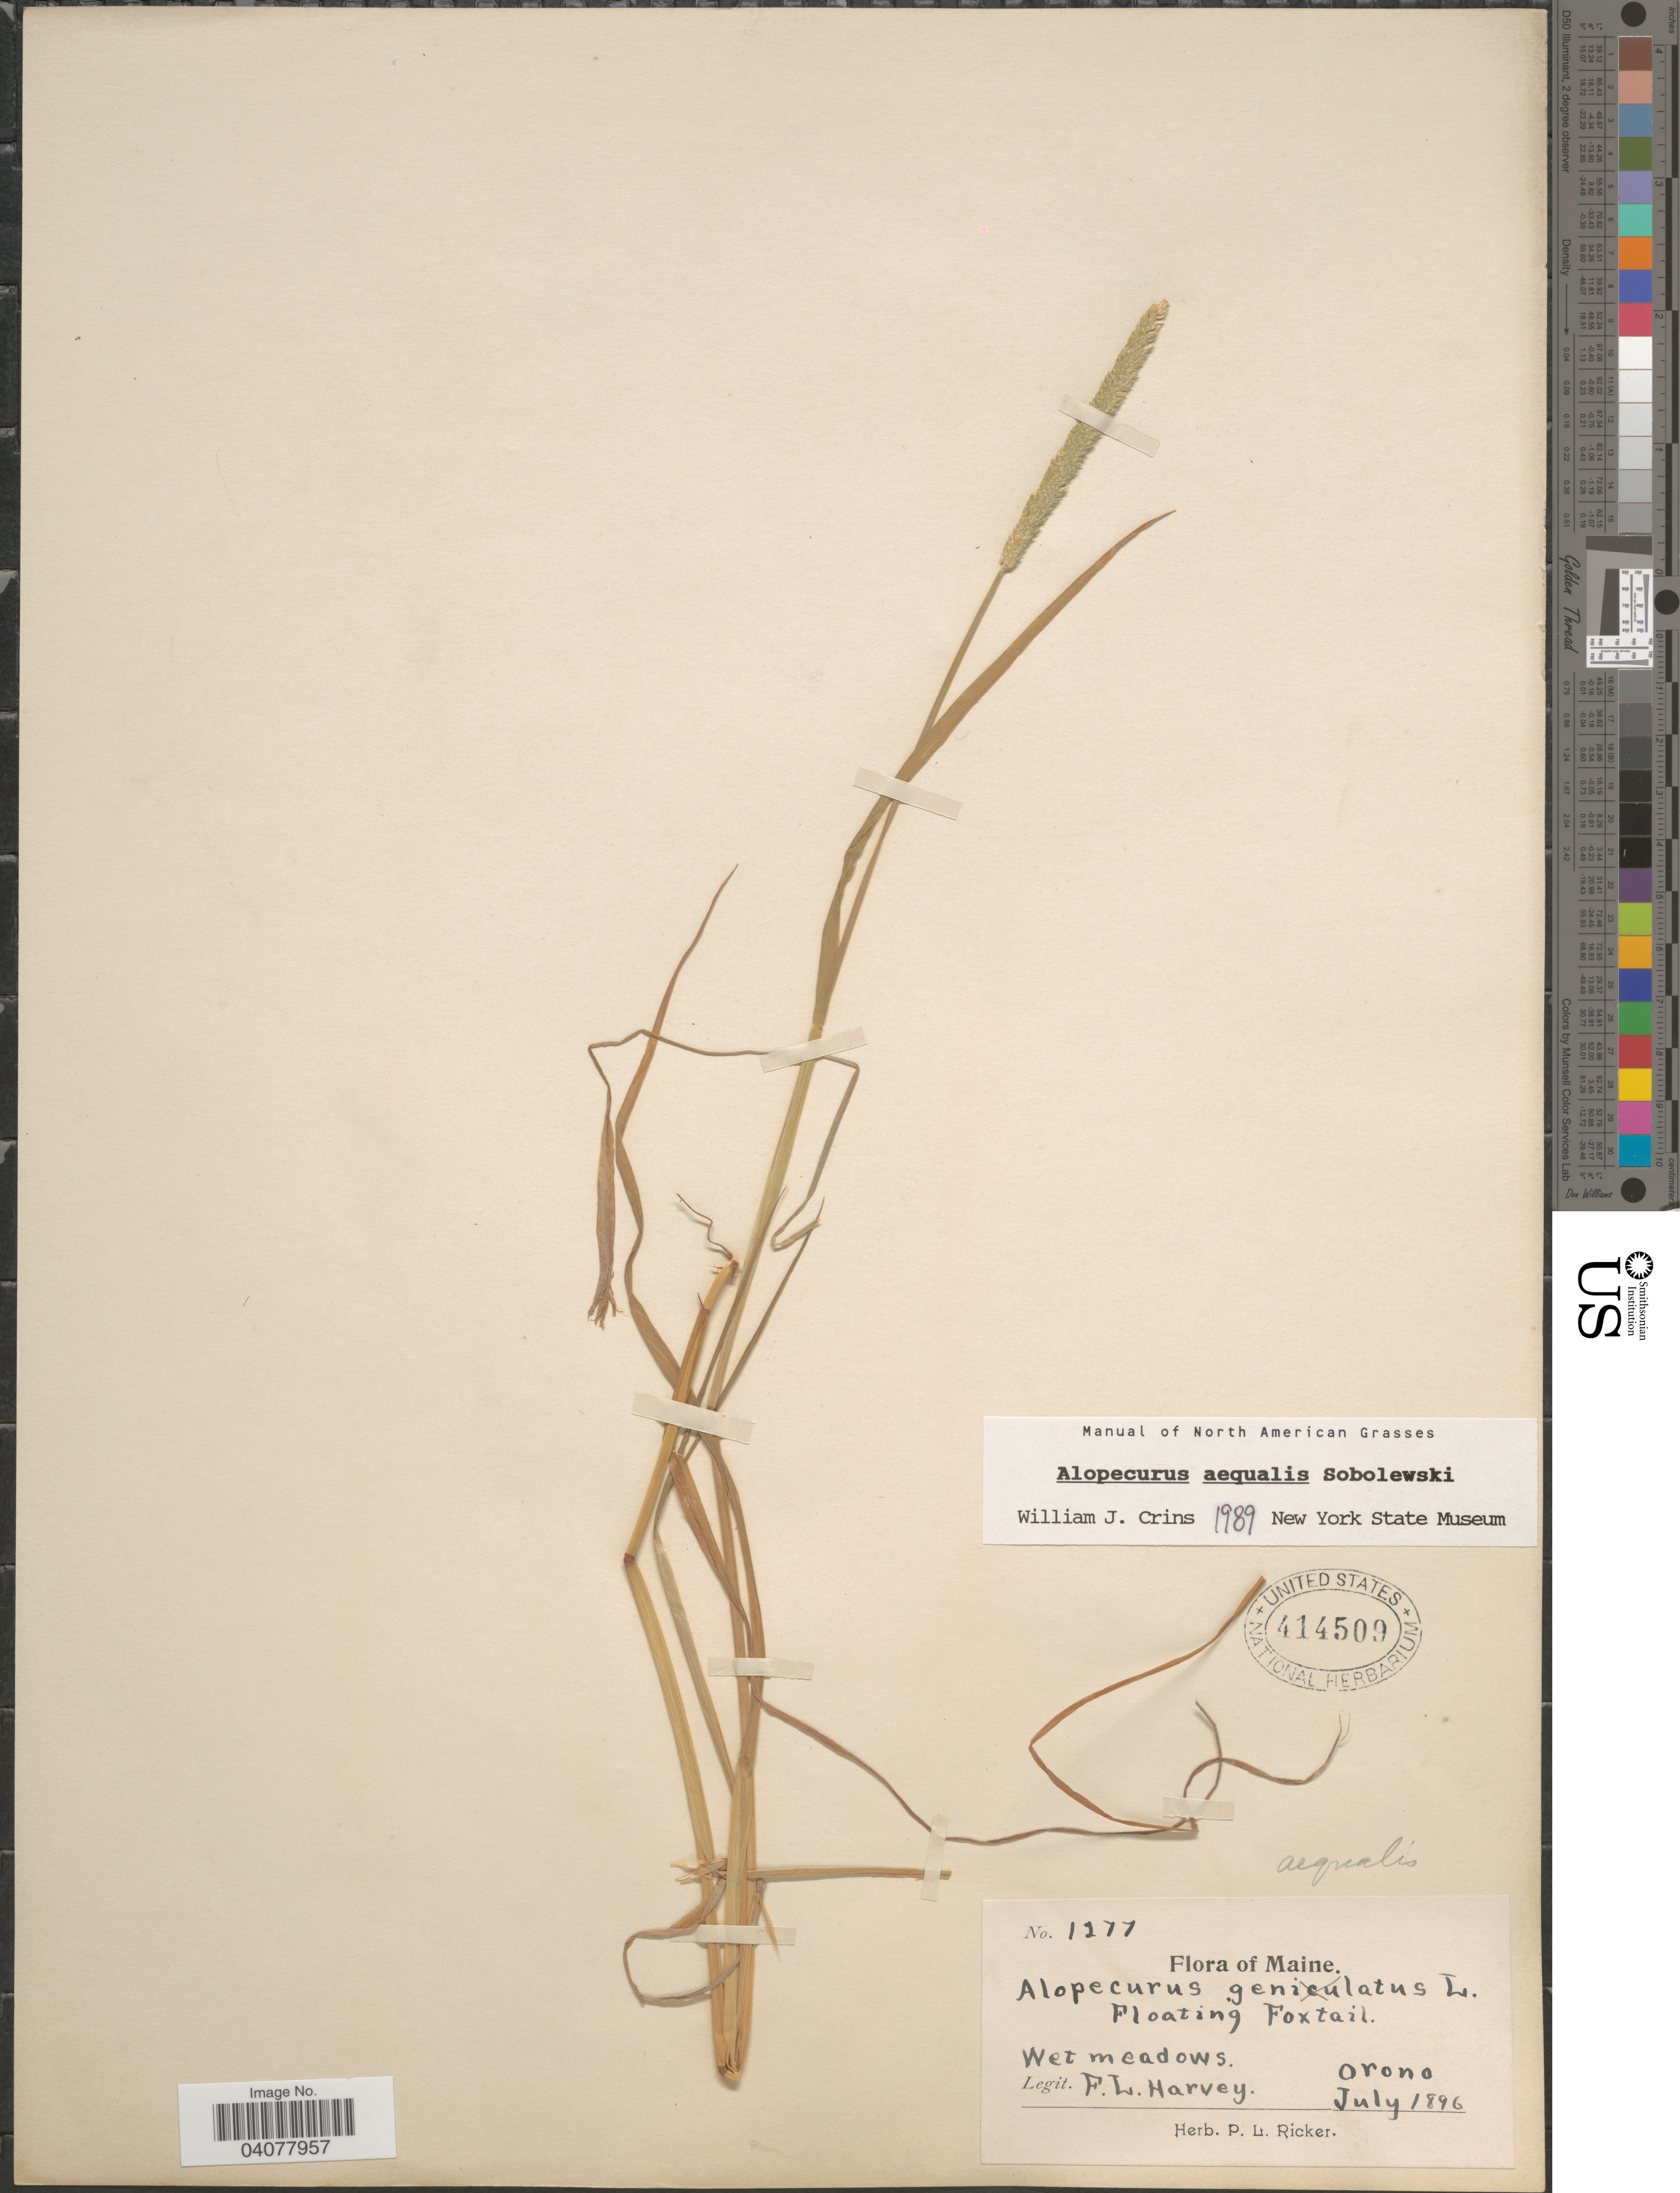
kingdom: Plantae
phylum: Tracheophyta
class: Liliopsida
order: Poales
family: Poaceae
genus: Alopecurus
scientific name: Alopecurus aequalis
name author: Sobol.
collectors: F. L. Harvey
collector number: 1277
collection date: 1896-07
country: United States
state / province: Maine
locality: Orono.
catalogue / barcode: US 414509